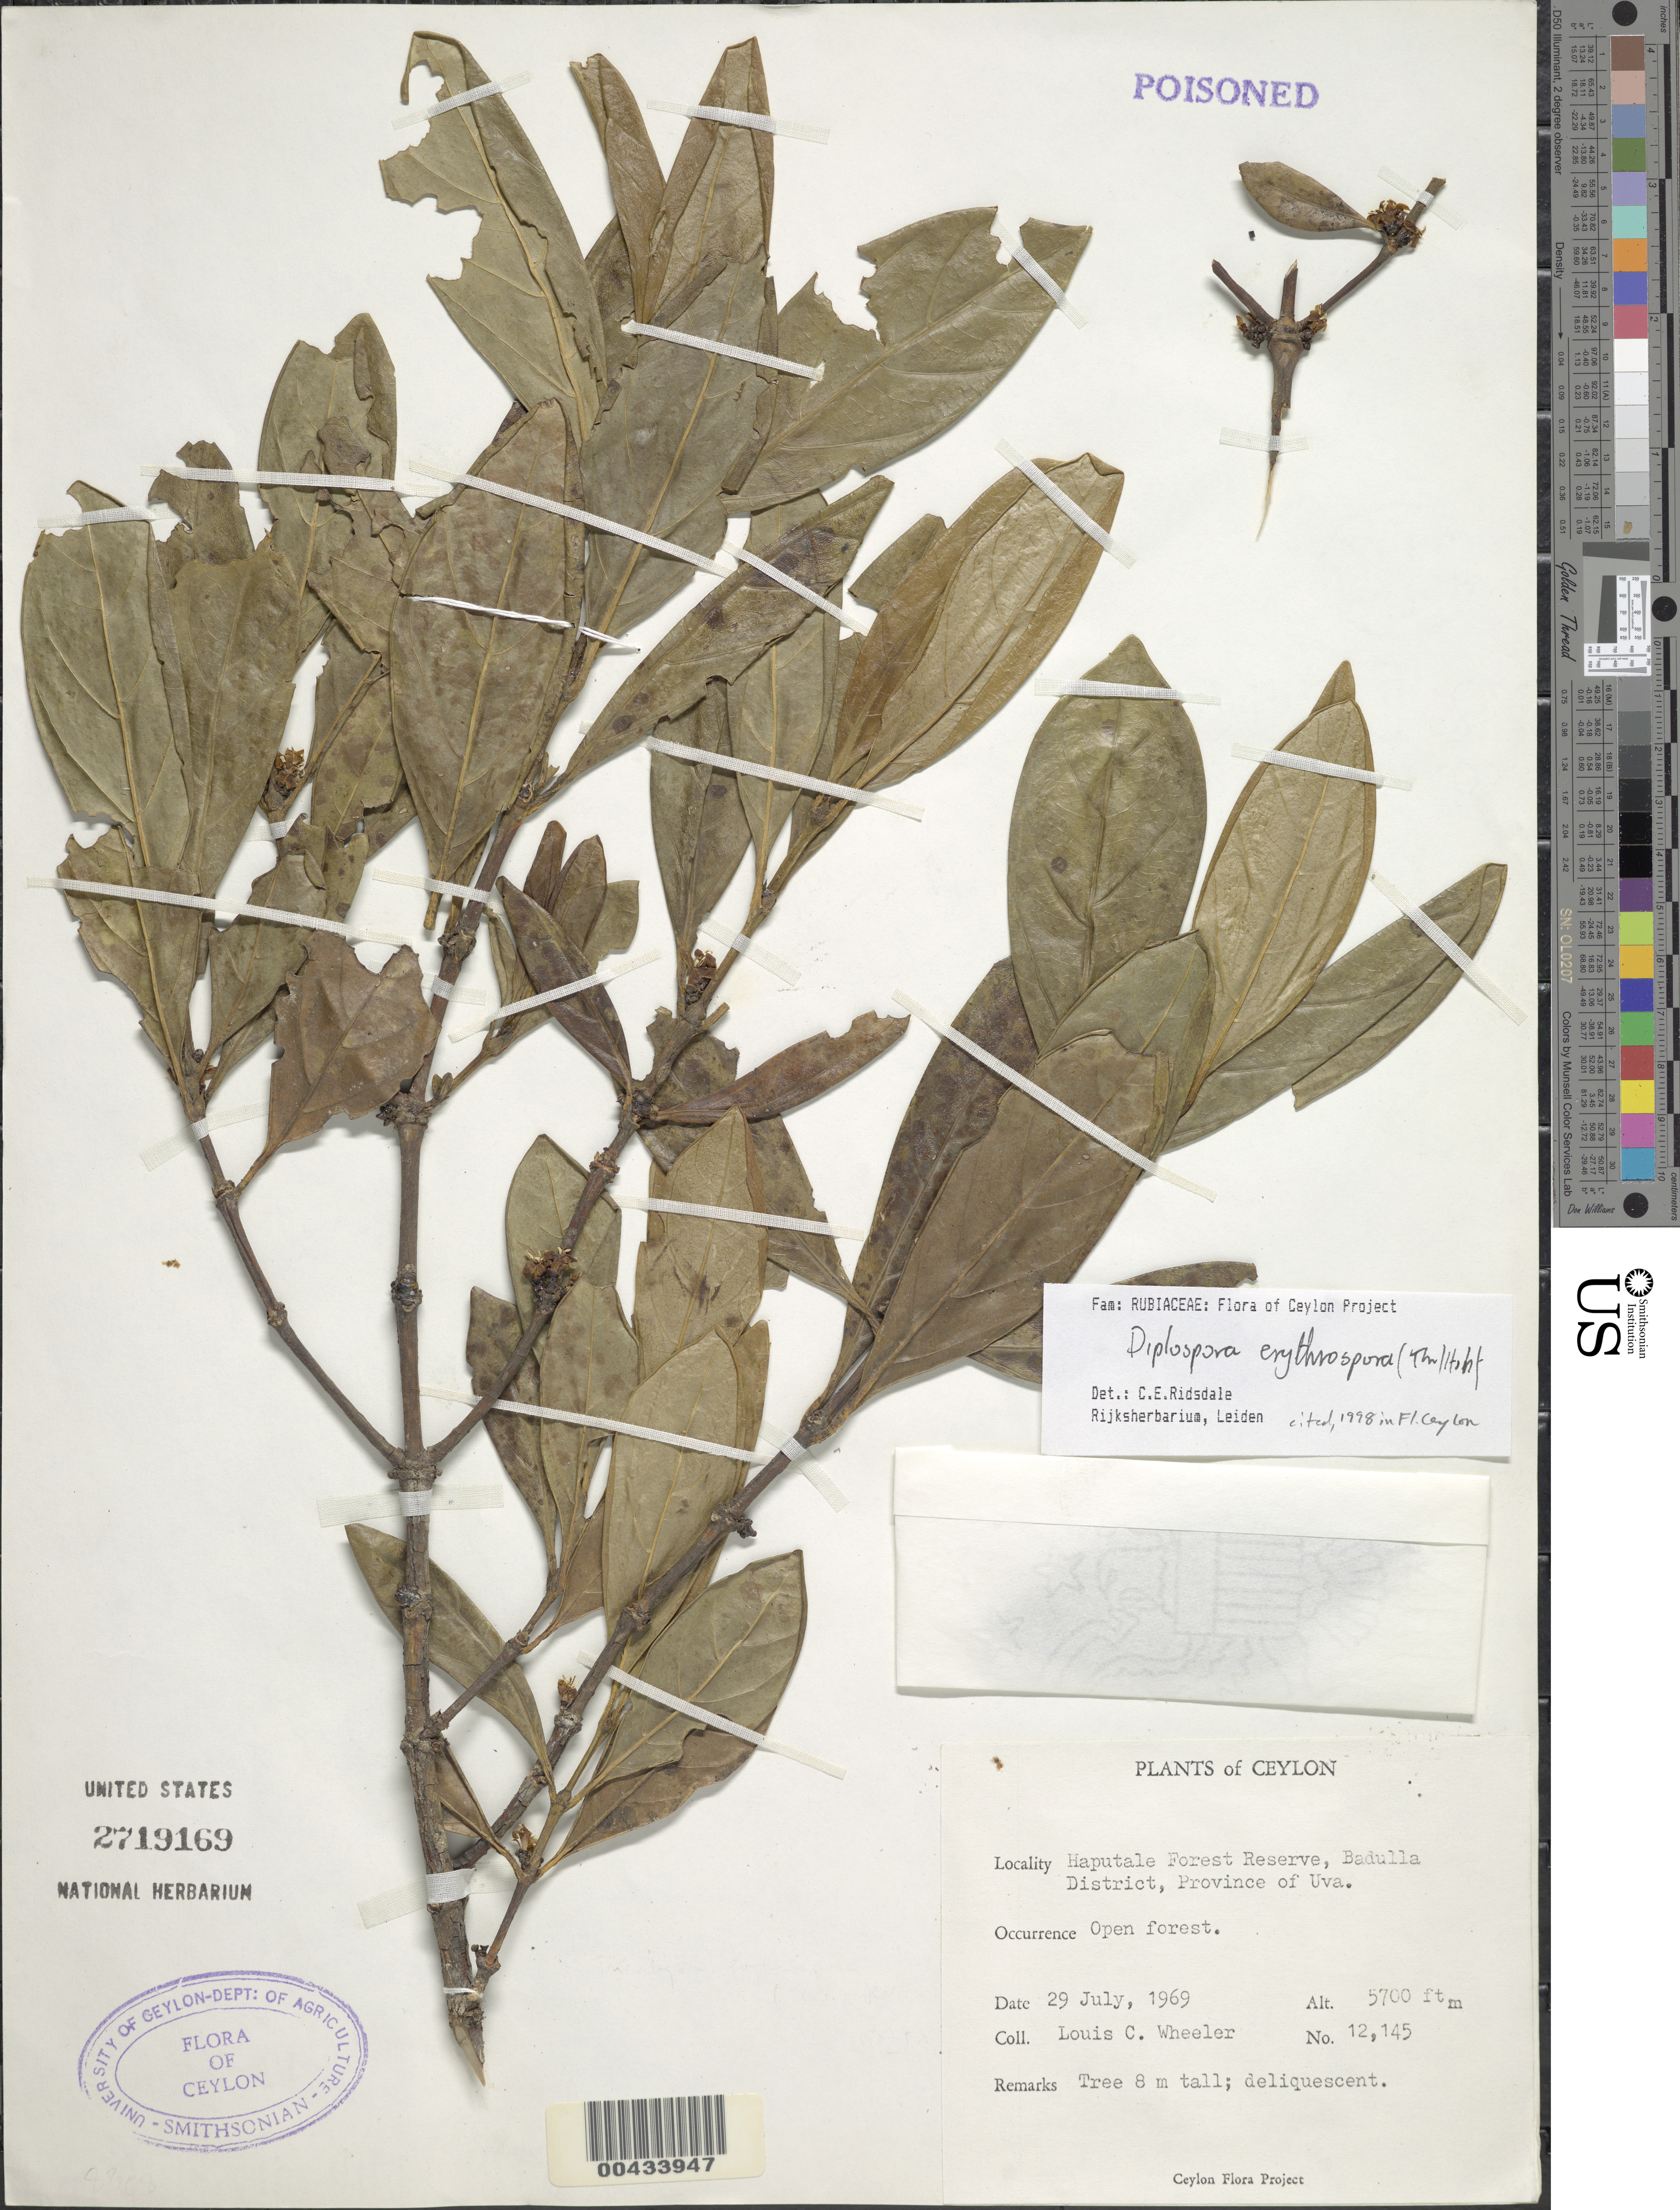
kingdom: Plantae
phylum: Tracheophyta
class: Magnoliopsida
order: Gentianales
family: Rubiaceae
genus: Diplospora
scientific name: Diplospora erythrospora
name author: Hook. f.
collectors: L. C. Wheeler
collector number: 12145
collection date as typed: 29 Jul 1969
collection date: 1969-07-29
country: Sri Lanka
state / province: Uva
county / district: Badulla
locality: Haputale Forest Reserve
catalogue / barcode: US 2719169